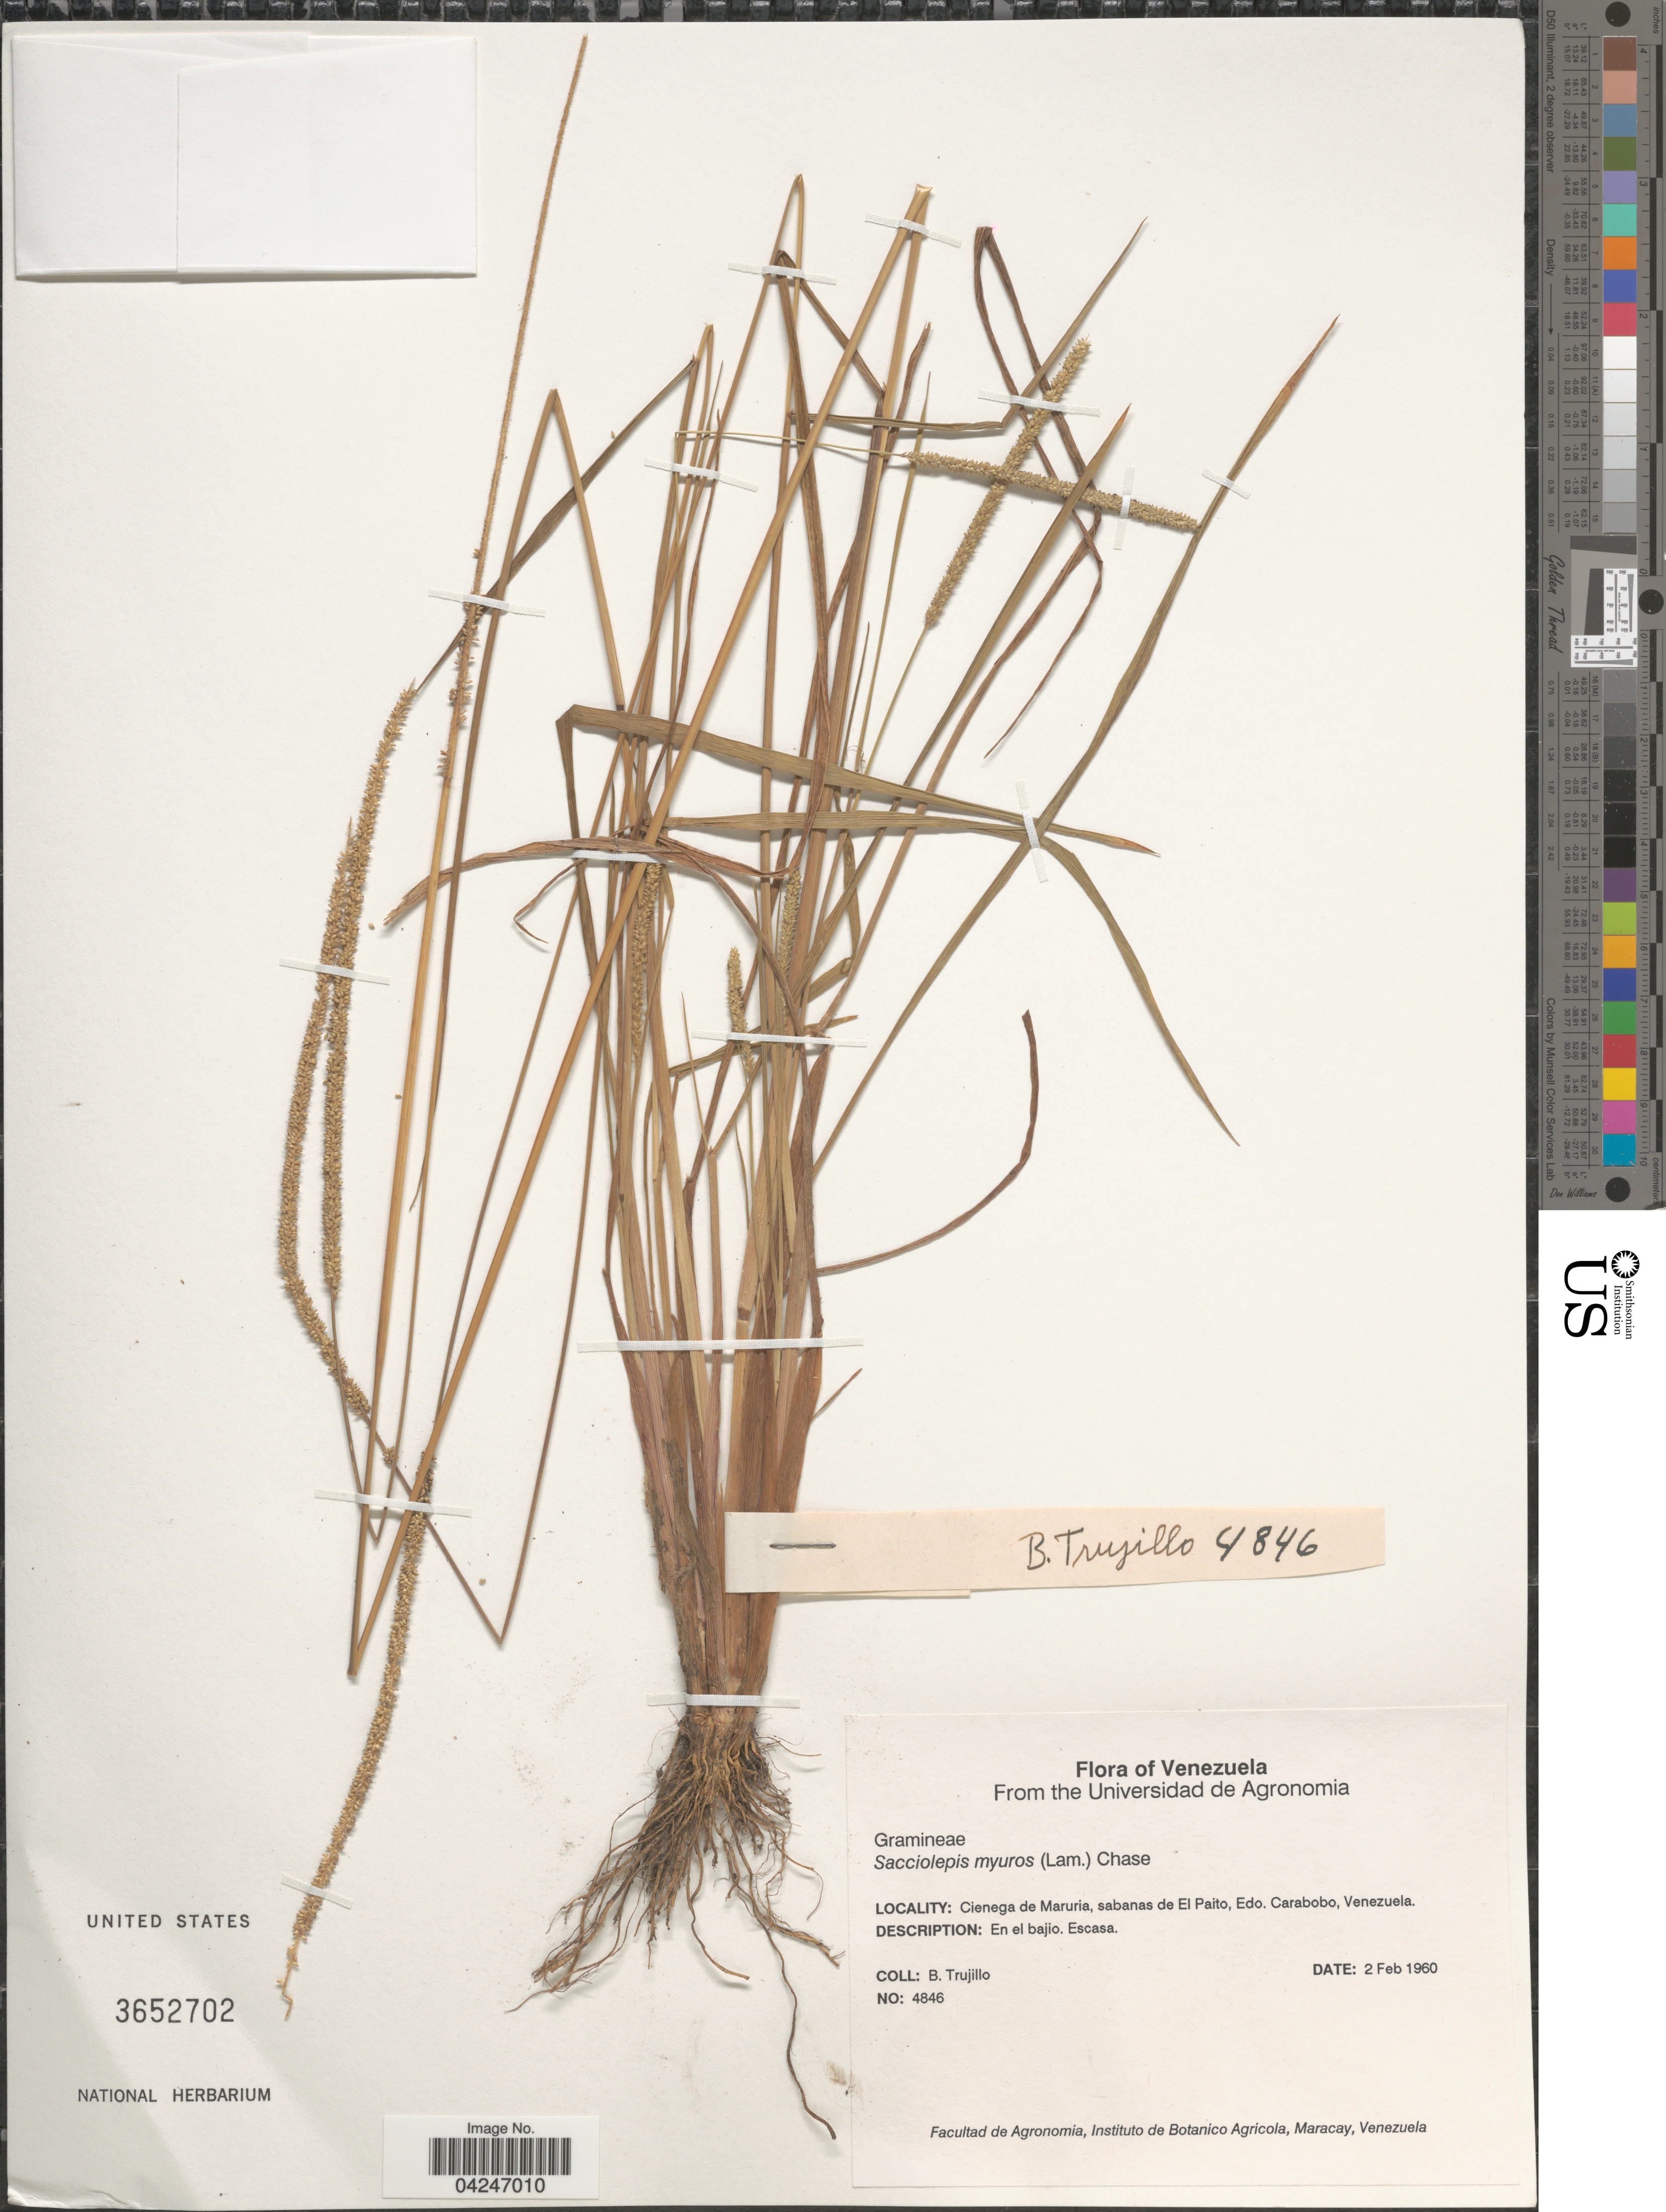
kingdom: Plantae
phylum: Tracheophyta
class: Liliopsida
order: Poales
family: Poaceae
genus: Sacciolepis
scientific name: Sacciolepis myuros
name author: (Lam.) Chase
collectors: B. Trujillo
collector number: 4846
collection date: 1960-02-02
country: Venezuela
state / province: Carabobo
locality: Cienega de Maruria, sabanas de El Paito, Edo. Carabobo. En el bajio. Escasa.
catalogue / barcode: US 3652702